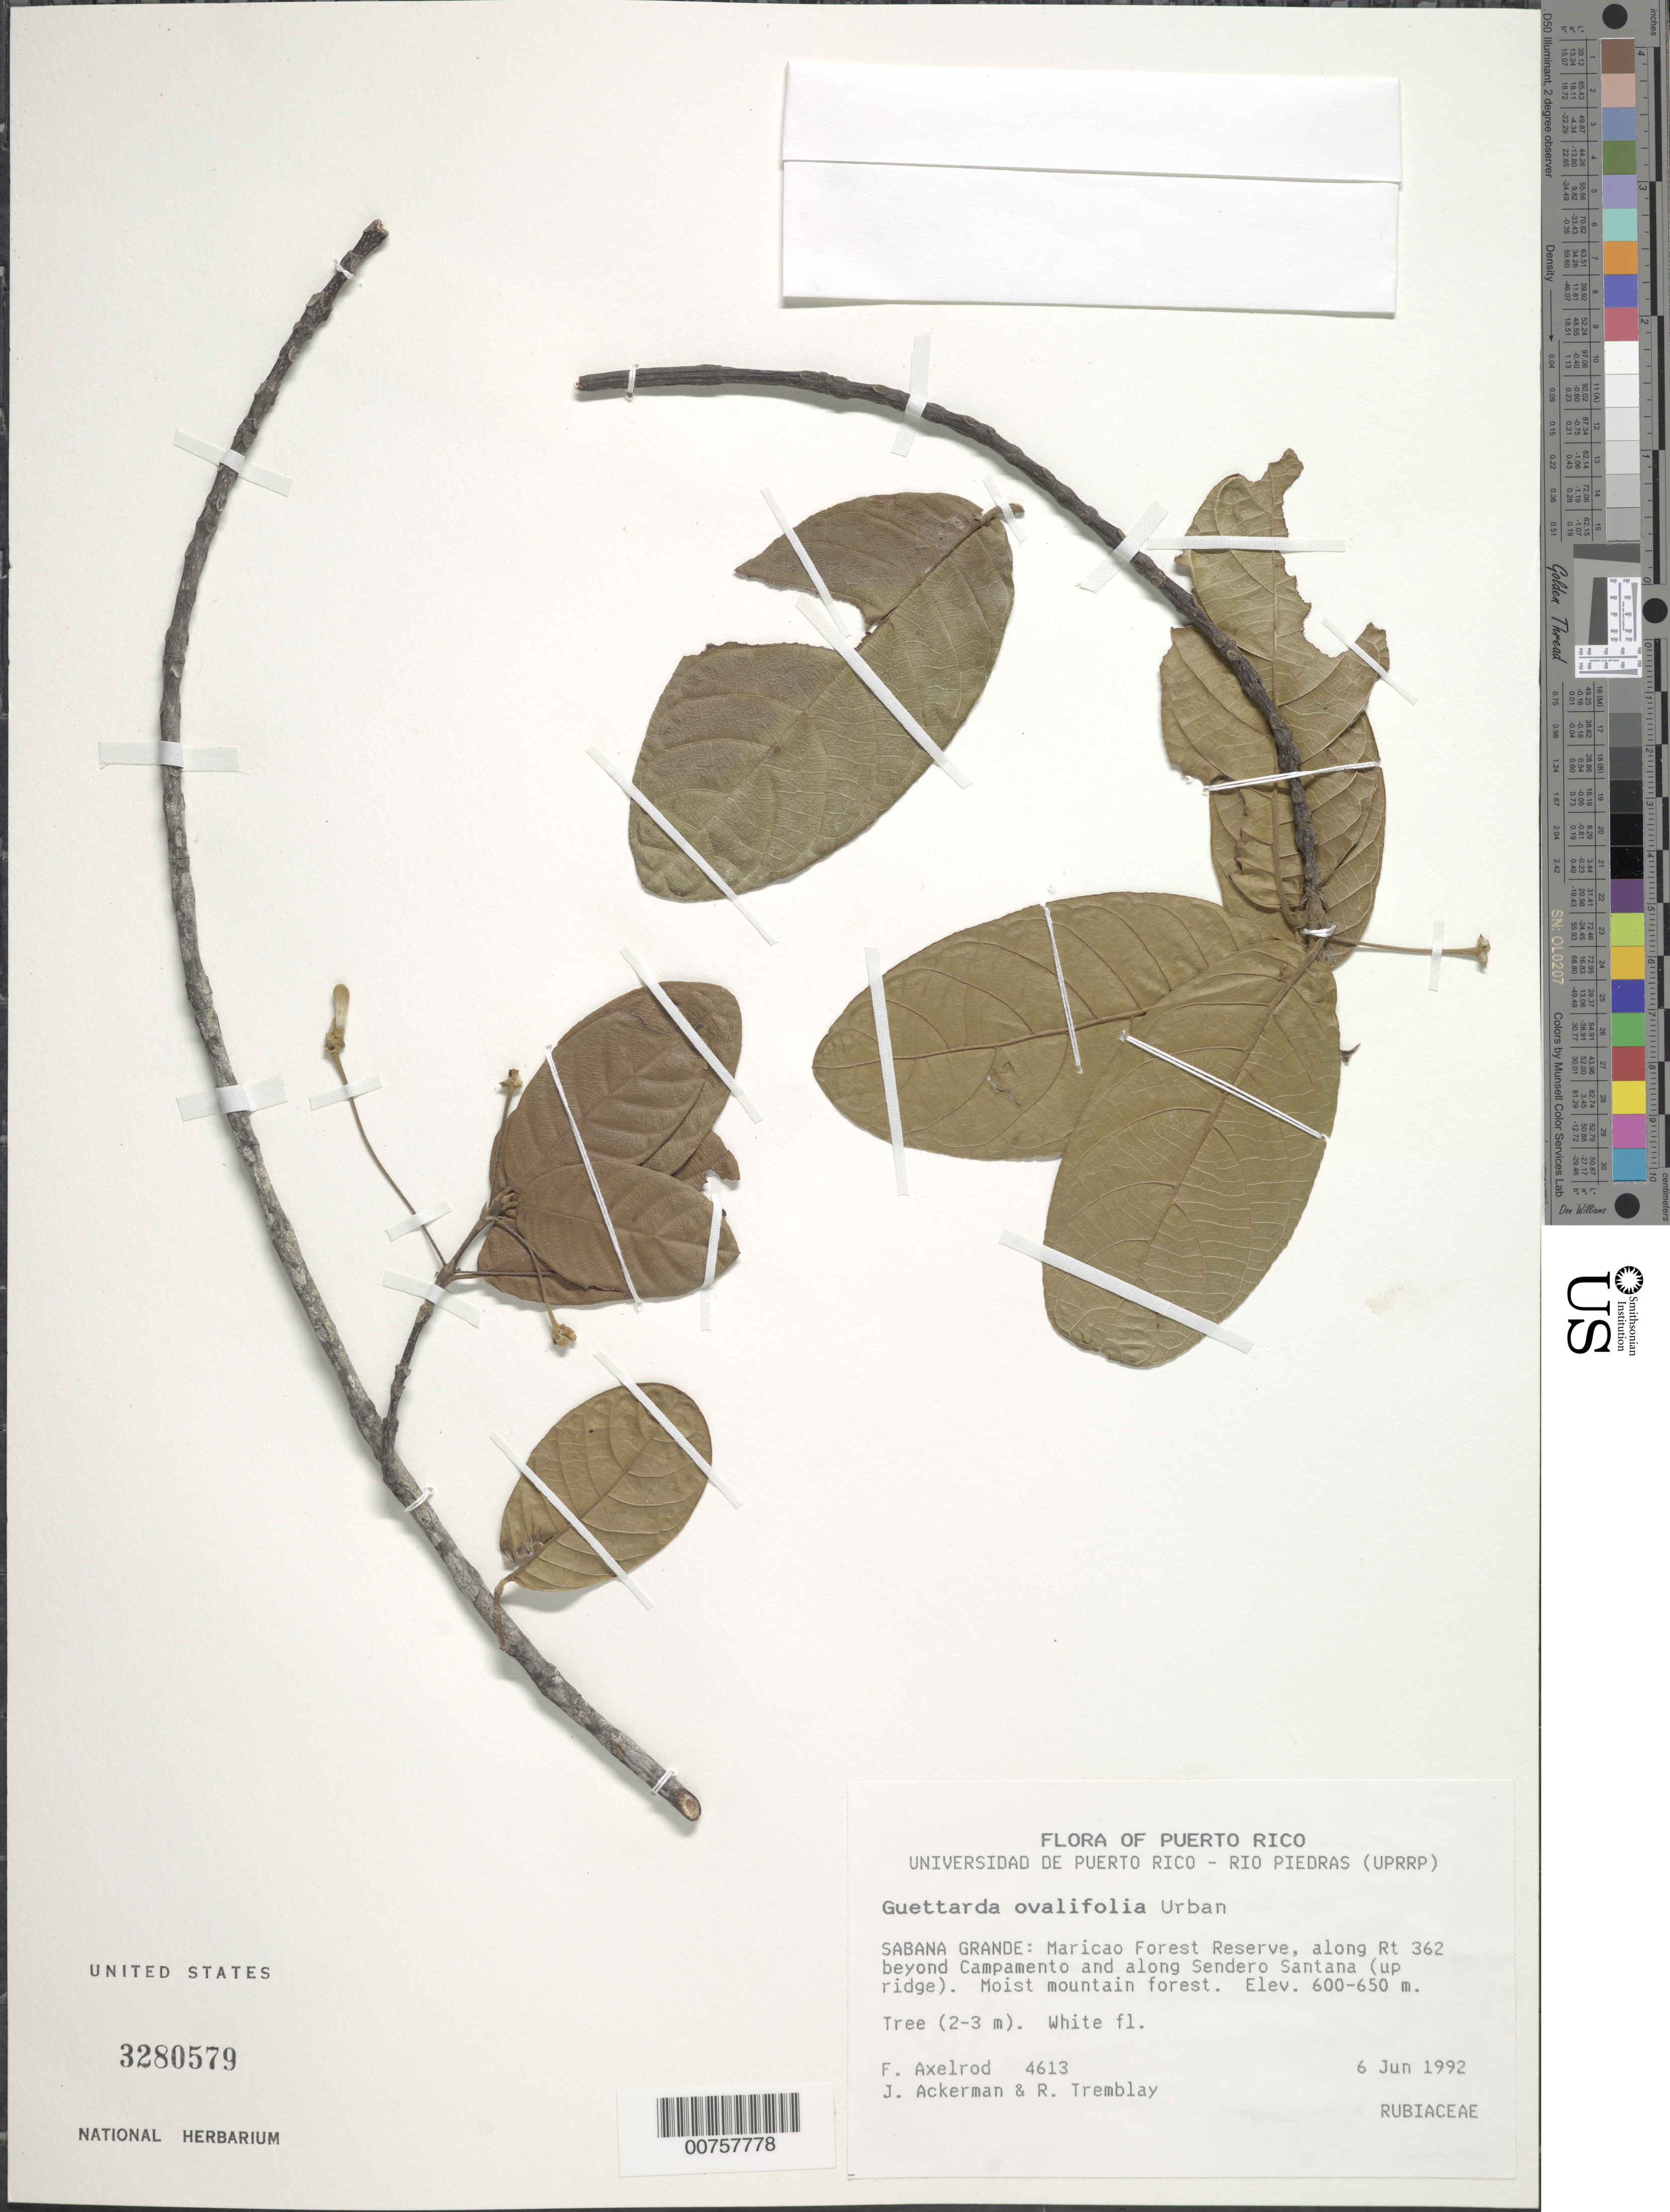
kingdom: Plantae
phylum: Tracheophyta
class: Magnoliopsida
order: Gentianales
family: Rubiaceae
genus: Guettarda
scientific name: Guettarda ovalifolia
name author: Urb.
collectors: F. S. Axelrod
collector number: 4613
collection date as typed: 06 Jun 1992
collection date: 1992-06-06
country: Puerto Rico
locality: Sabana Grande: Maricao Forest Reserve, along Rt. 362 beyond Campamento and along Sendero Santiana (up ridge).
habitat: Moist mountain forest.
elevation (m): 600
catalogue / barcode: US 3280579